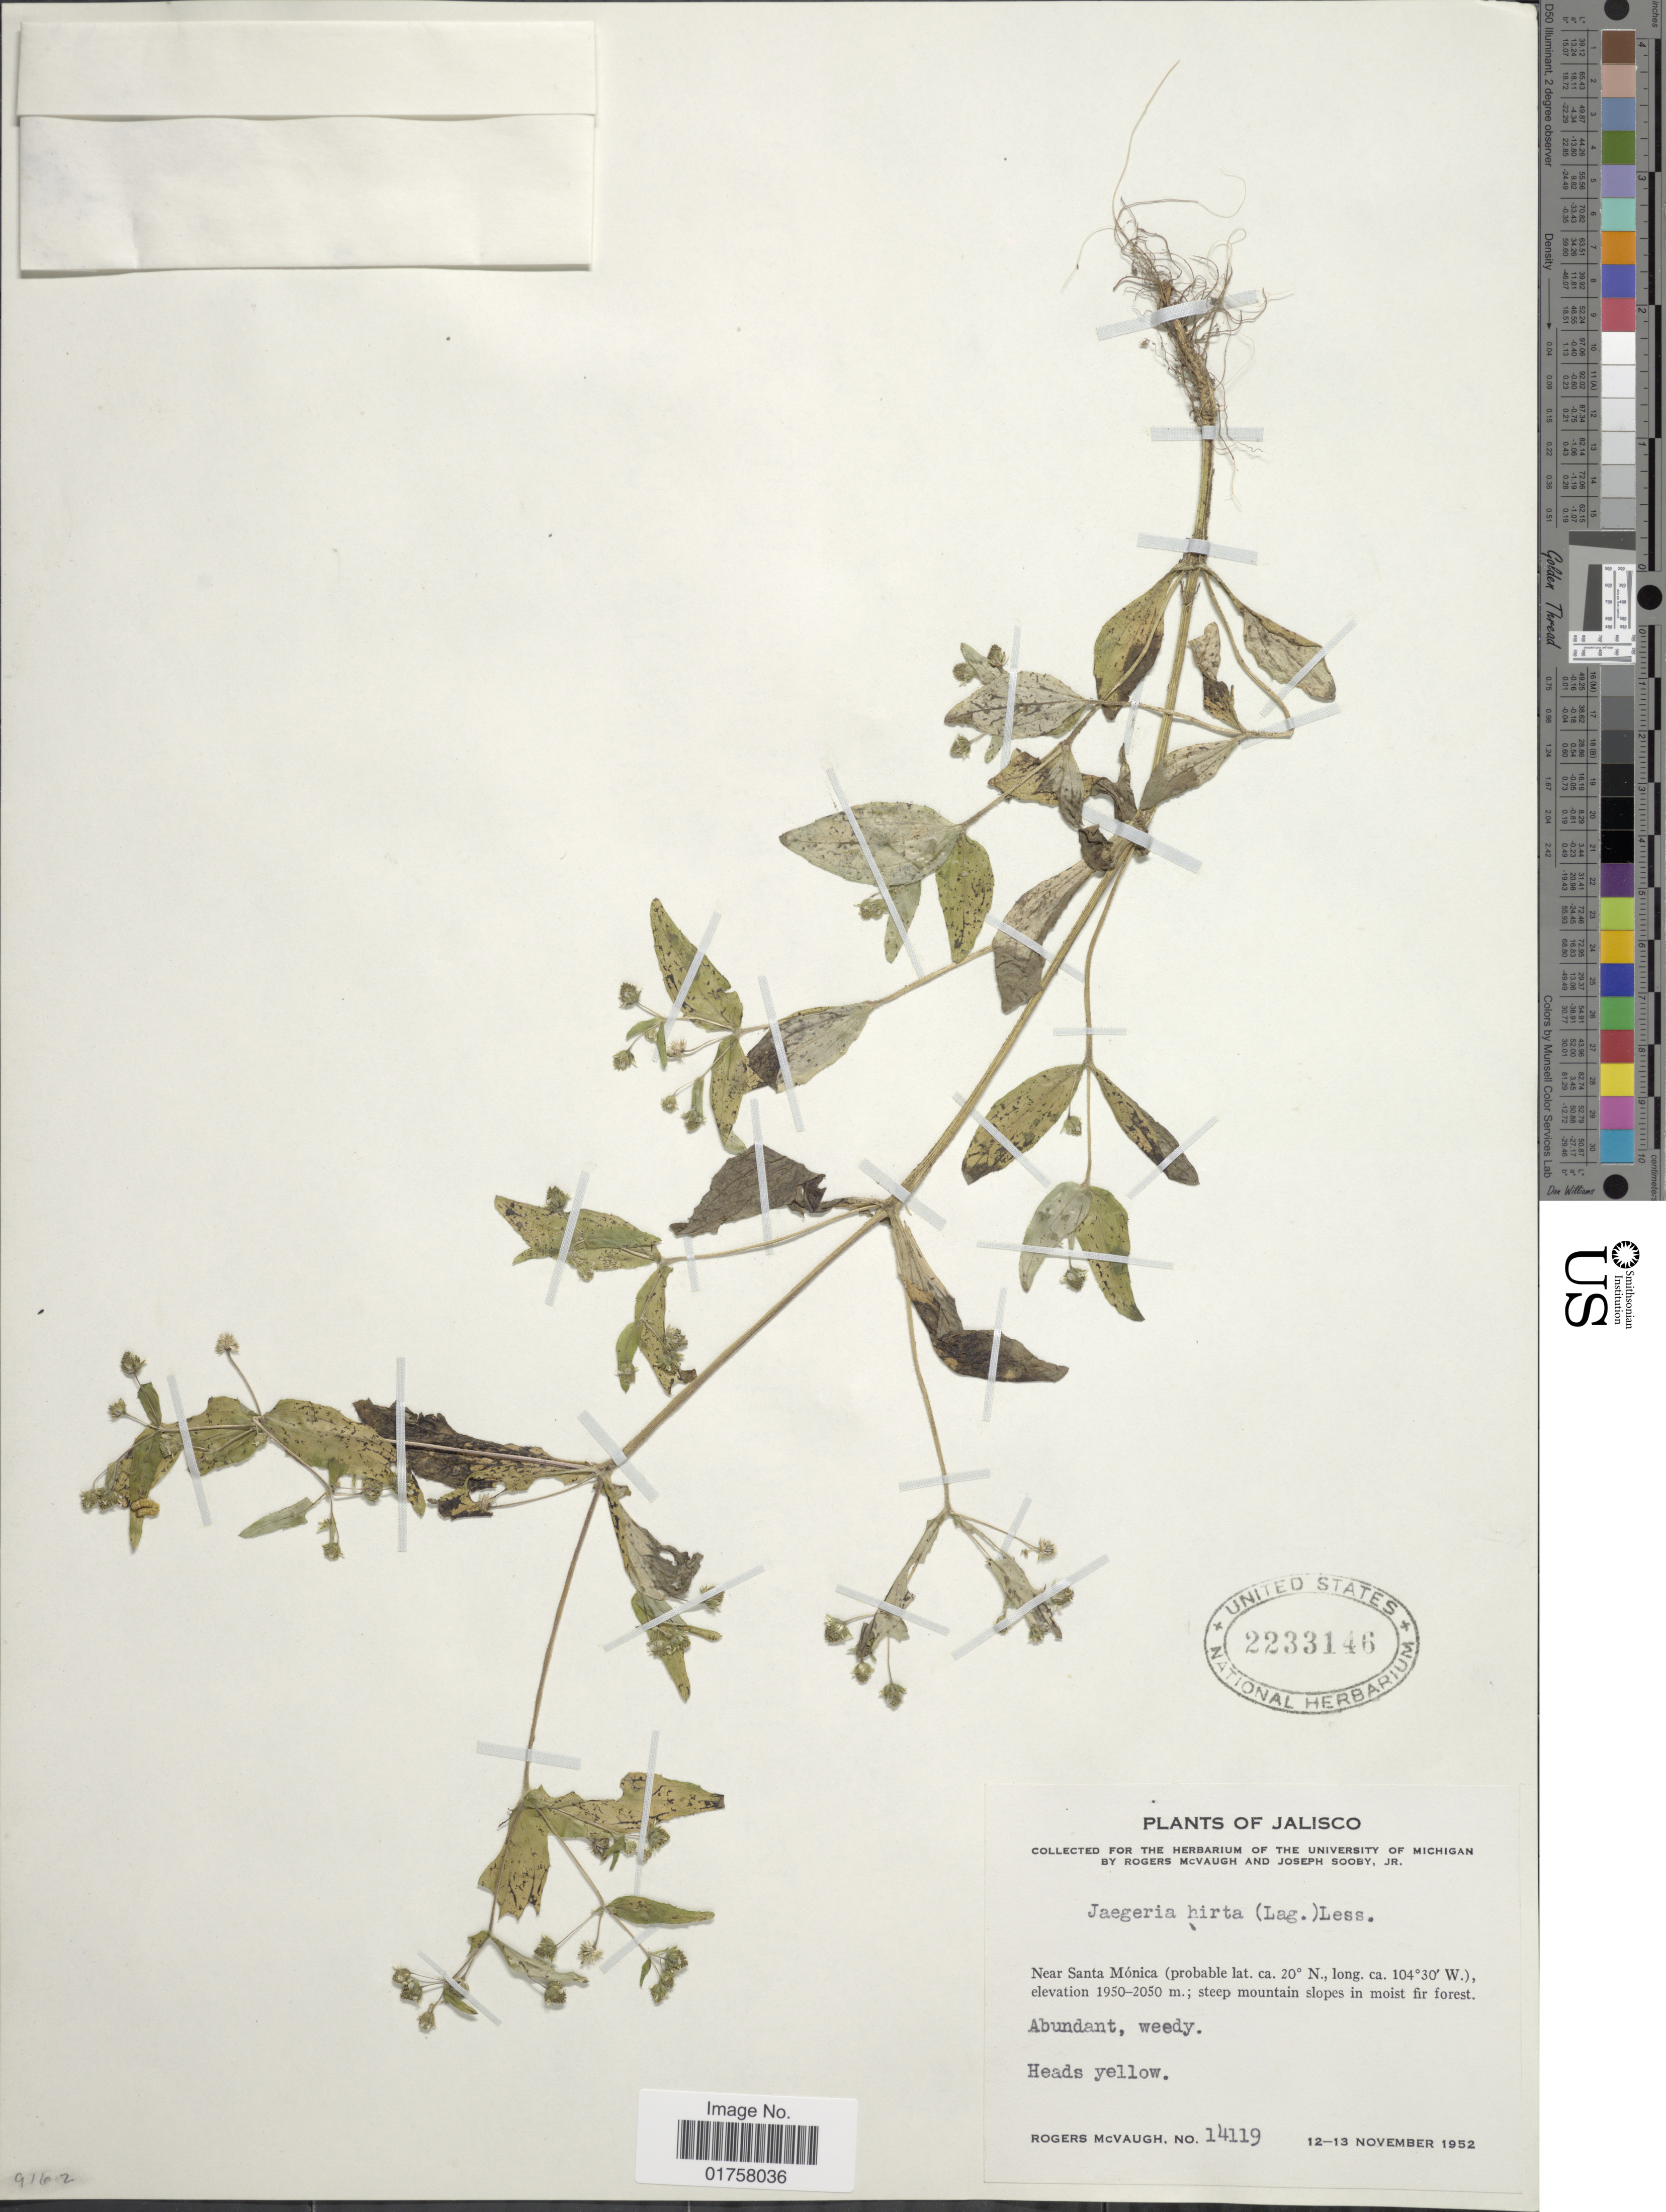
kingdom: Plantae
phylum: Tracheophyta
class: Magnoliopsida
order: Asterales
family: Asteraceae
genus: Jaegeria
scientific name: Jaegeria hirta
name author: (Lag.) Less.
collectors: R. McVaugh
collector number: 14119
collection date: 1952-11-12/1952-11-13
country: Mexico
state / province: Jalisco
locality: Near Santa Mónica, steep mountain slopes in moist fir forest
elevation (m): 1950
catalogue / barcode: US 2233146